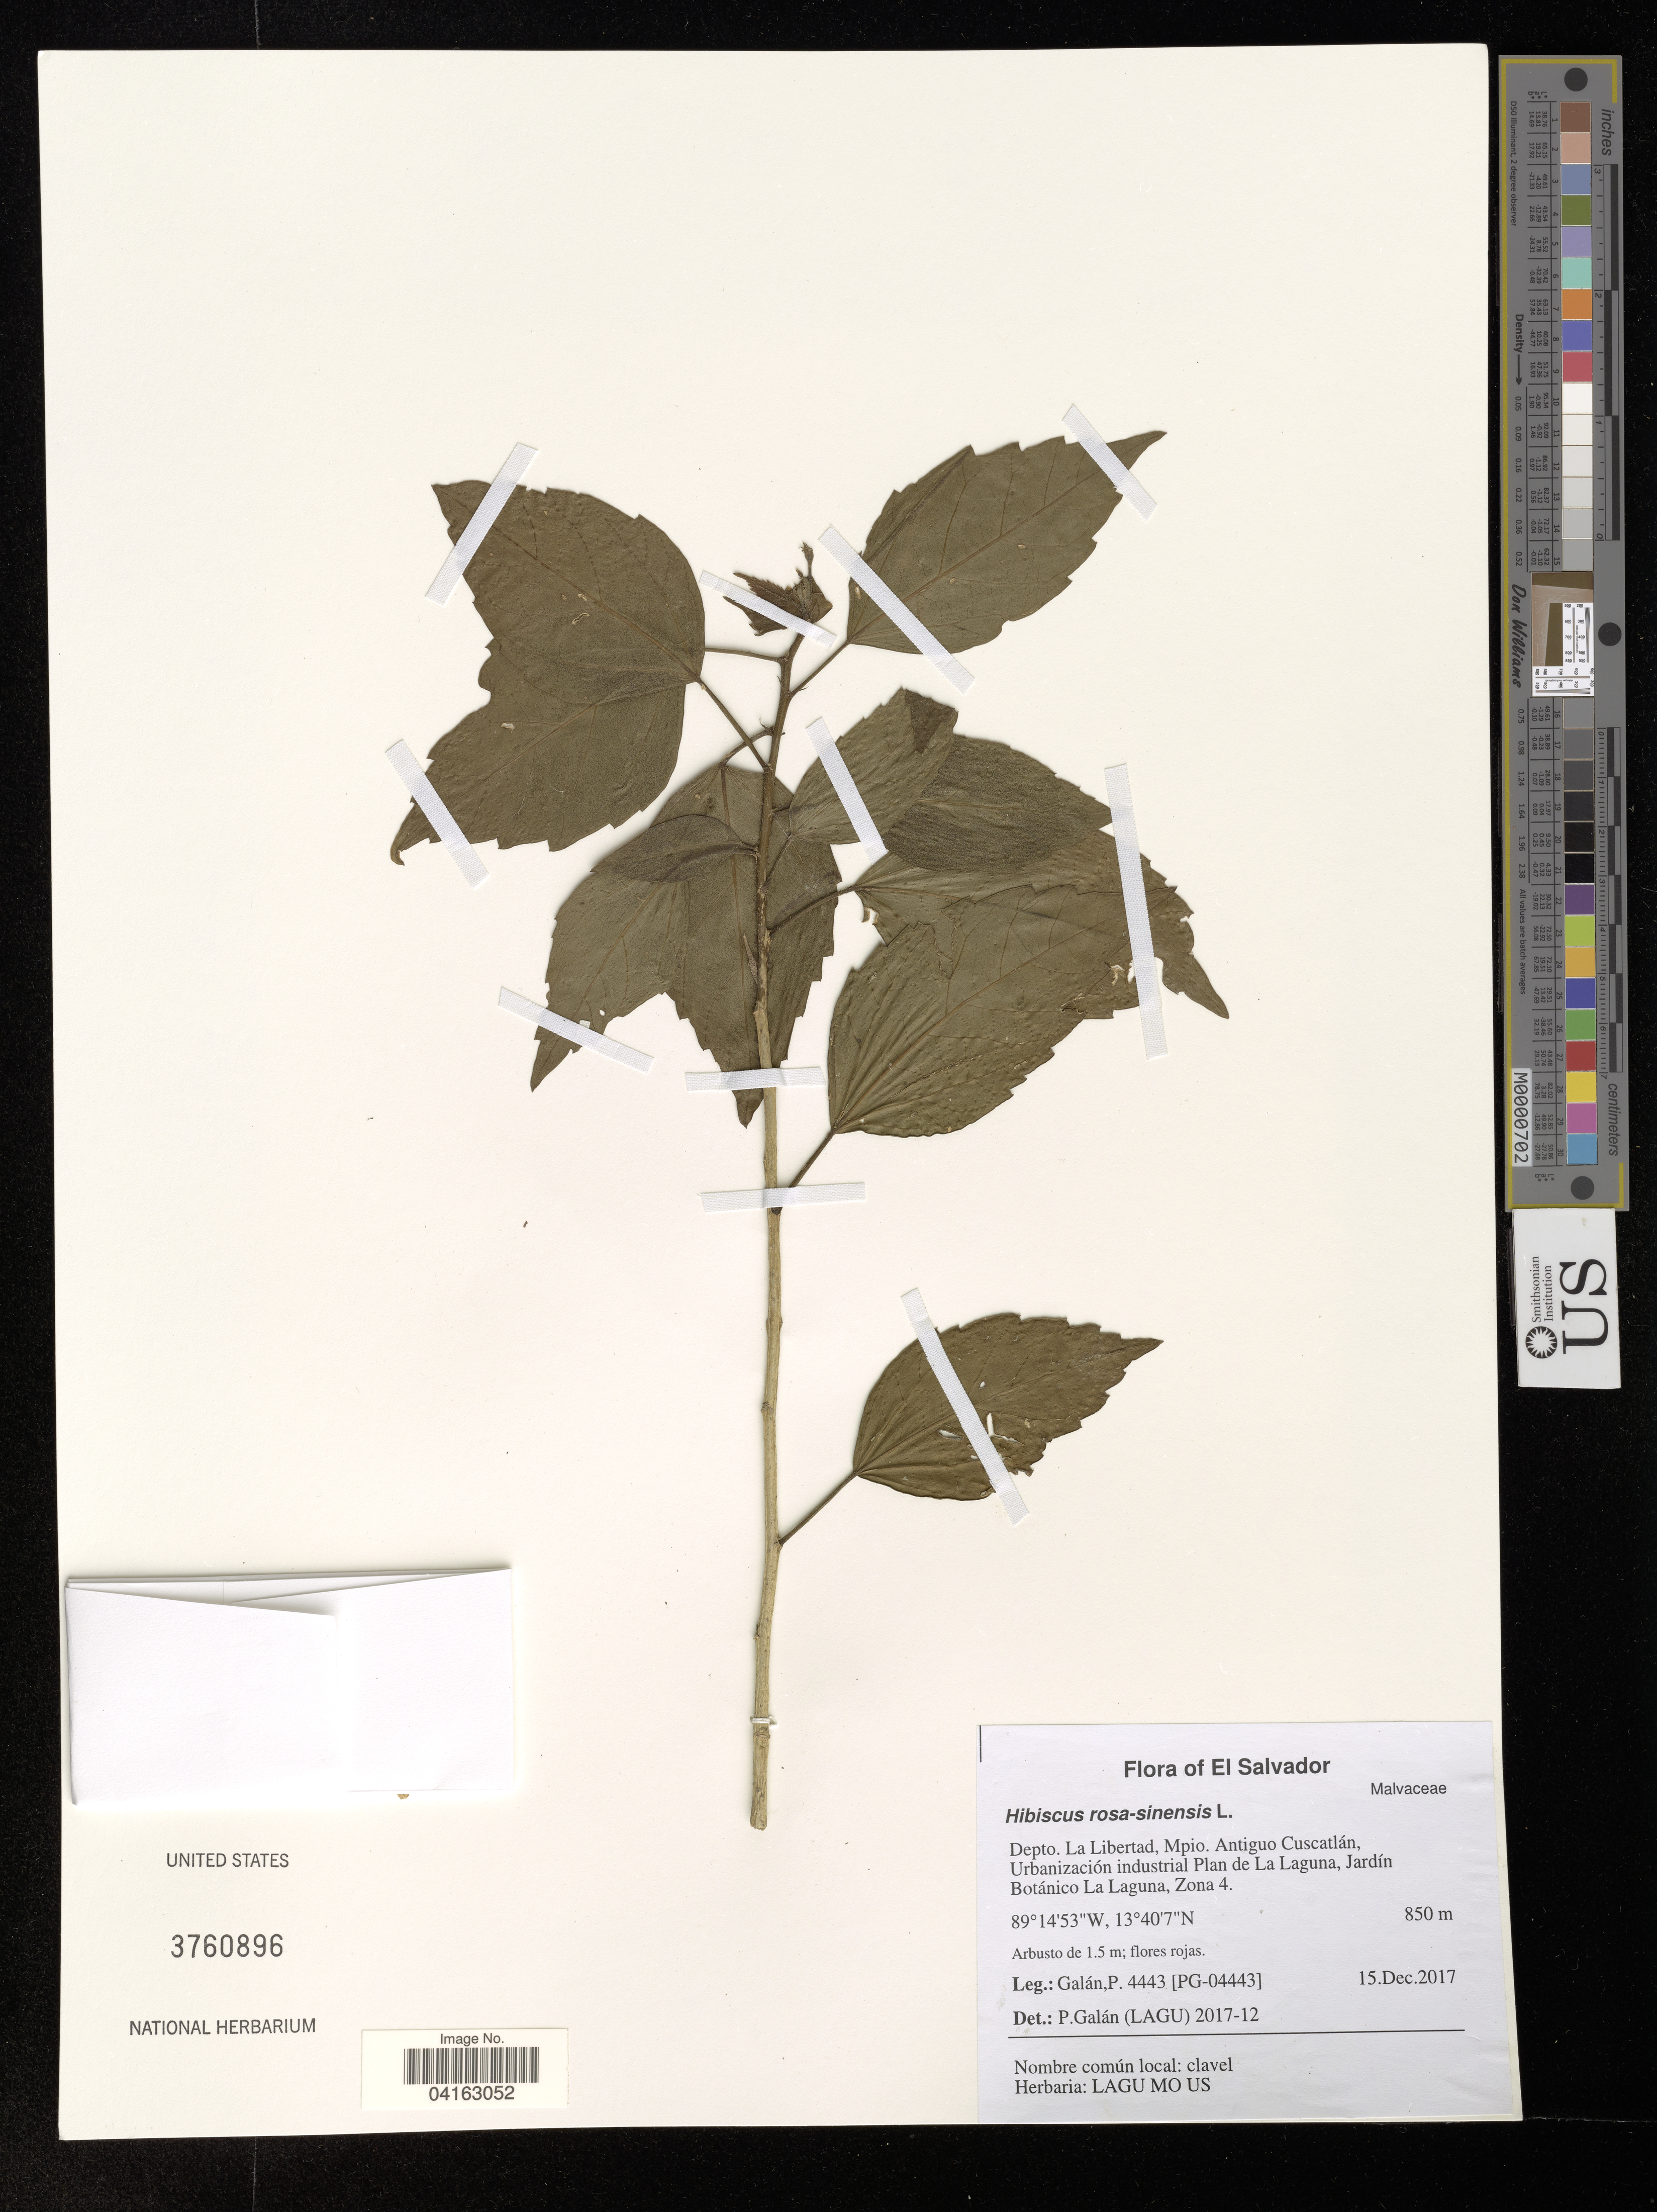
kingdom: Plantae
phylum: Tracheophyta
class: Magnoliopsida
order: Malvales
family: Malvaceae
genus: Hibiscus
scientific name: Hibiscus rosa-sinensis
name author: L.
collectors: P. Galan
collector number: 4443 / [PG-04443]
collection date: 2017-12-15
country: El Salvador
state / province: La Libertad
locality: Depto. La Libertad, Mpio. Antiguo Cuscatlán, Urbanización industrial Plan de La Laguna, Jardín Botánico La Laguna, Zona 4.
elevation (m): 850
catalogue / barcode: US 3760896